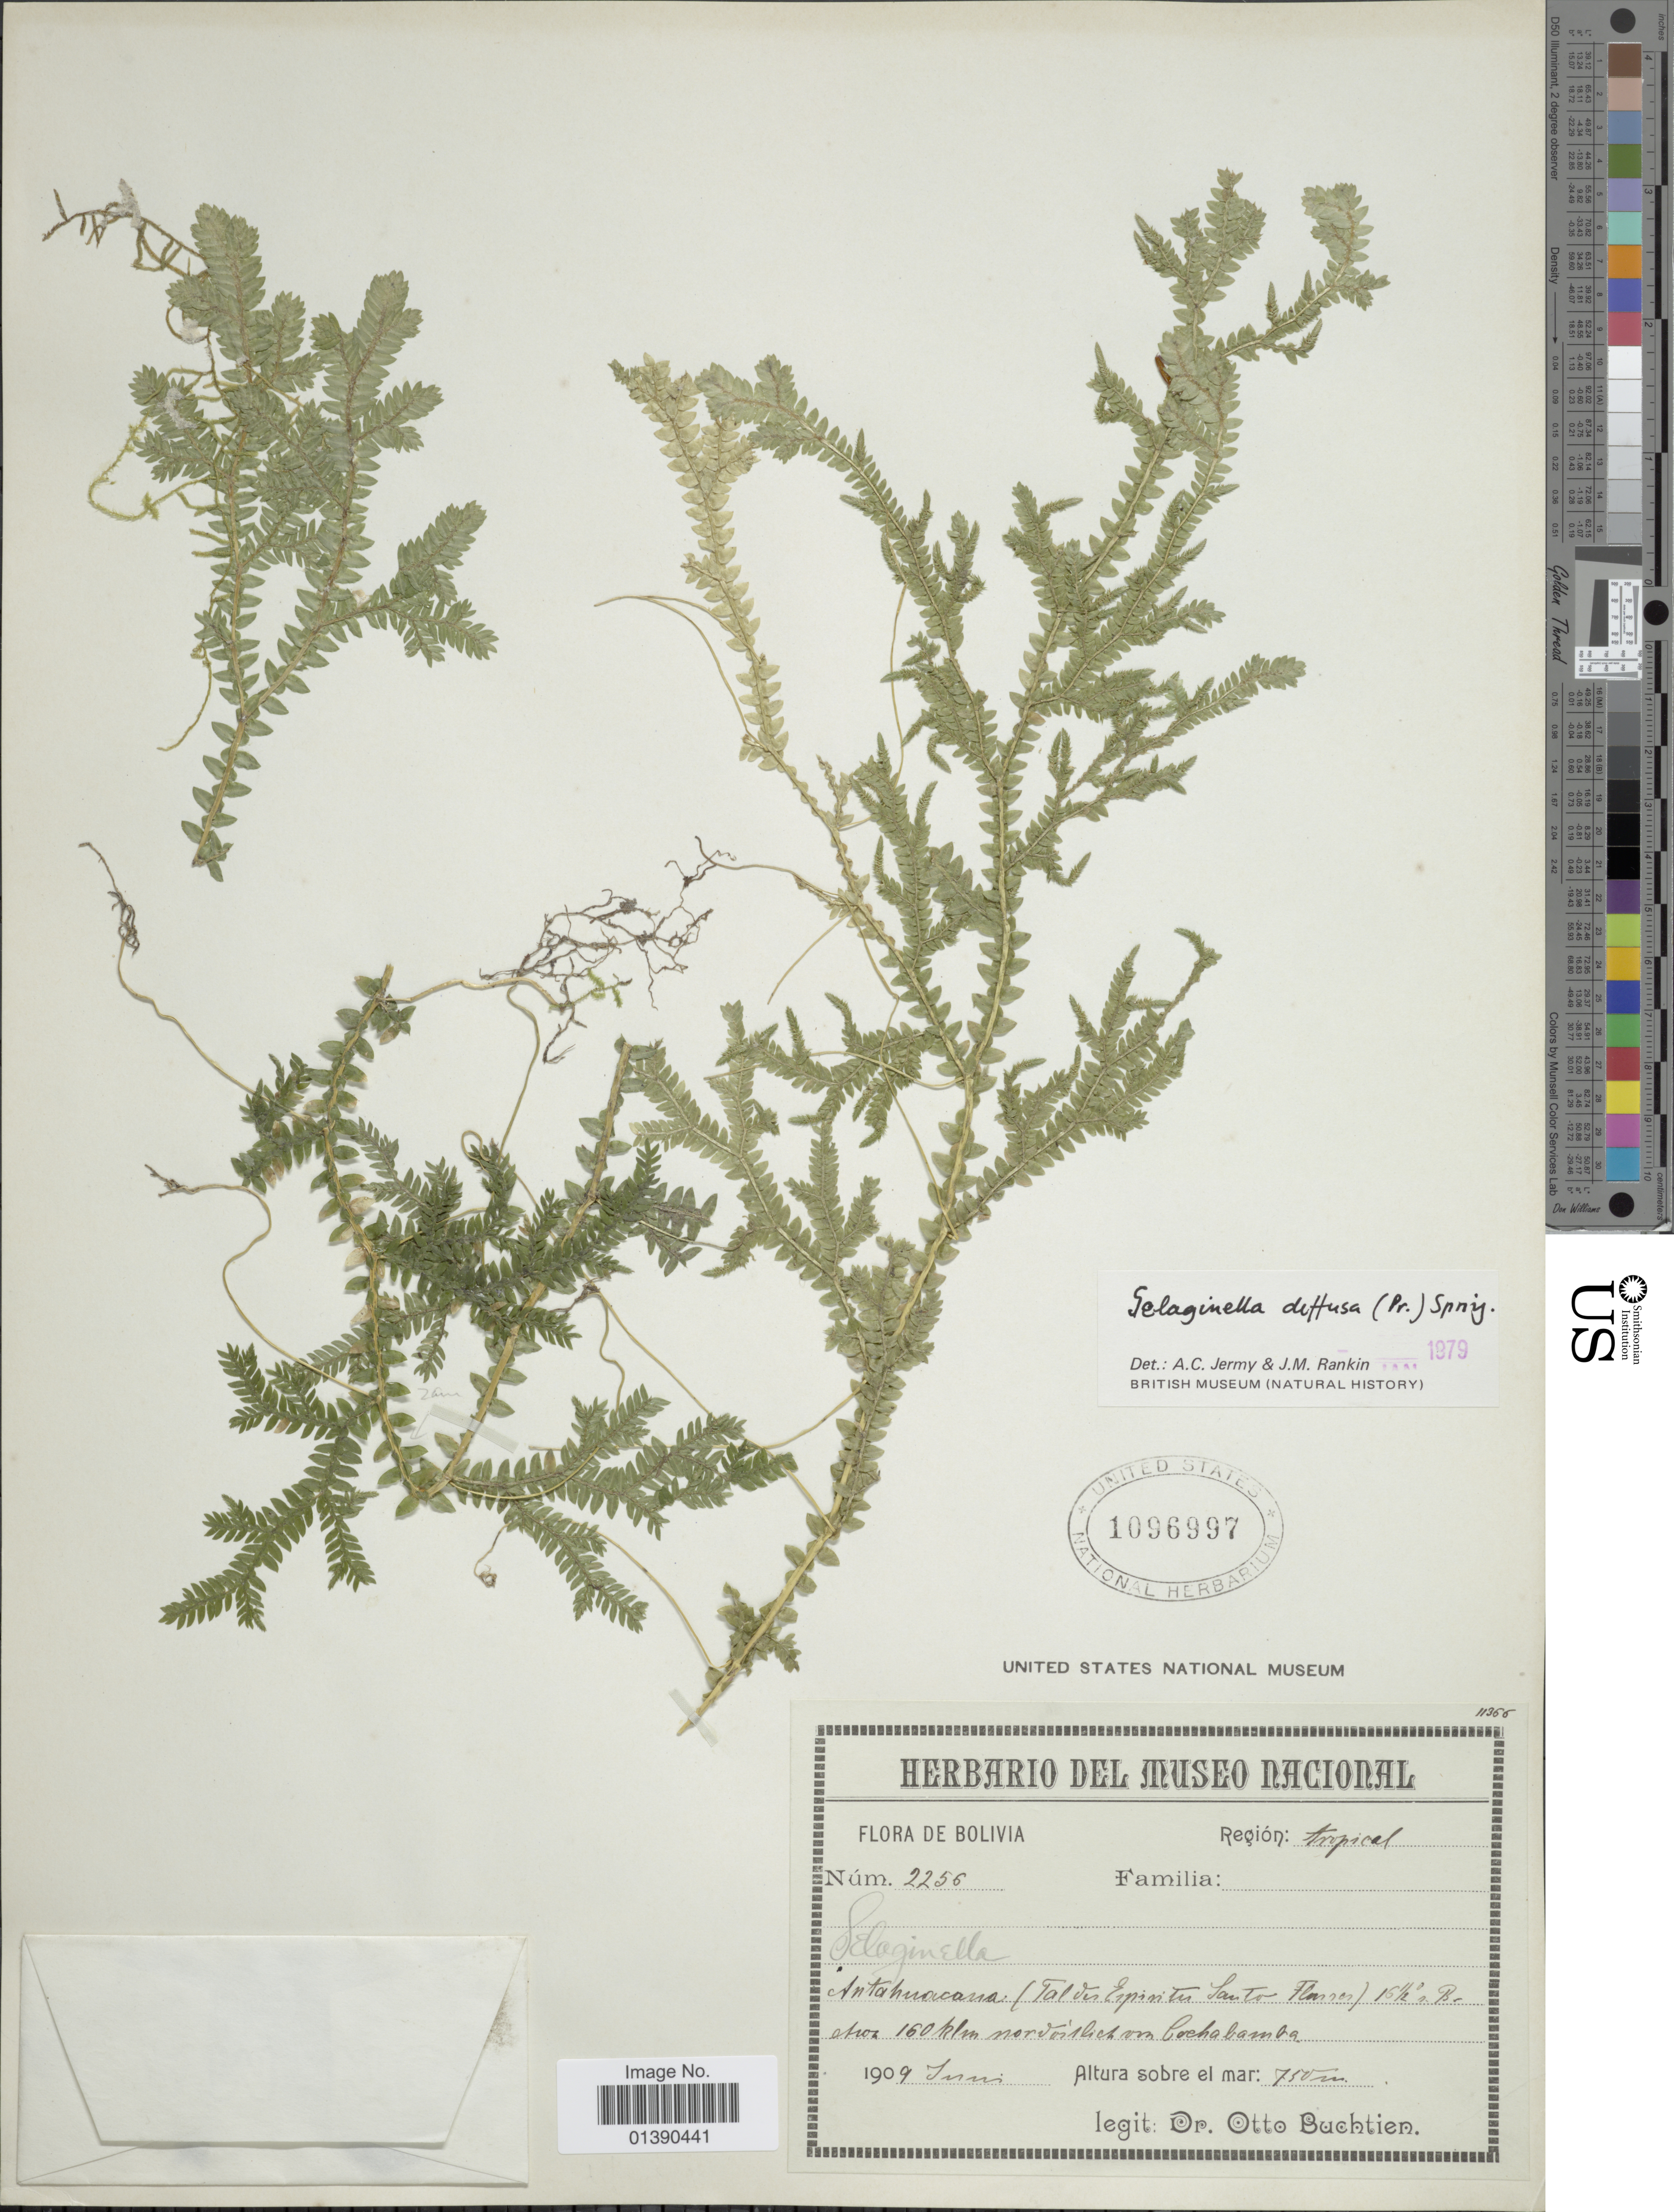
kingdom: Plantae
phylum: Tracheophyta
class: Lycopodiopsida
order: Selaginellales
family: Selaginellaceae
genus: Selaginella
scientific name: Selaginella diffusa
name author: (C. Presl) Spring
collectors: O. Buchtien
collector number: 2256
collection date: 1909-06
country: Bolivia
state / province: Cochabamba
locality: Antahuacana (Tal der Espiritu Santo Flussen) 16 1/2°n. Br. etron 160 klm nordöstlich von Cochabamba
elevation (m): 750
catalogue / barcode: US 1096997